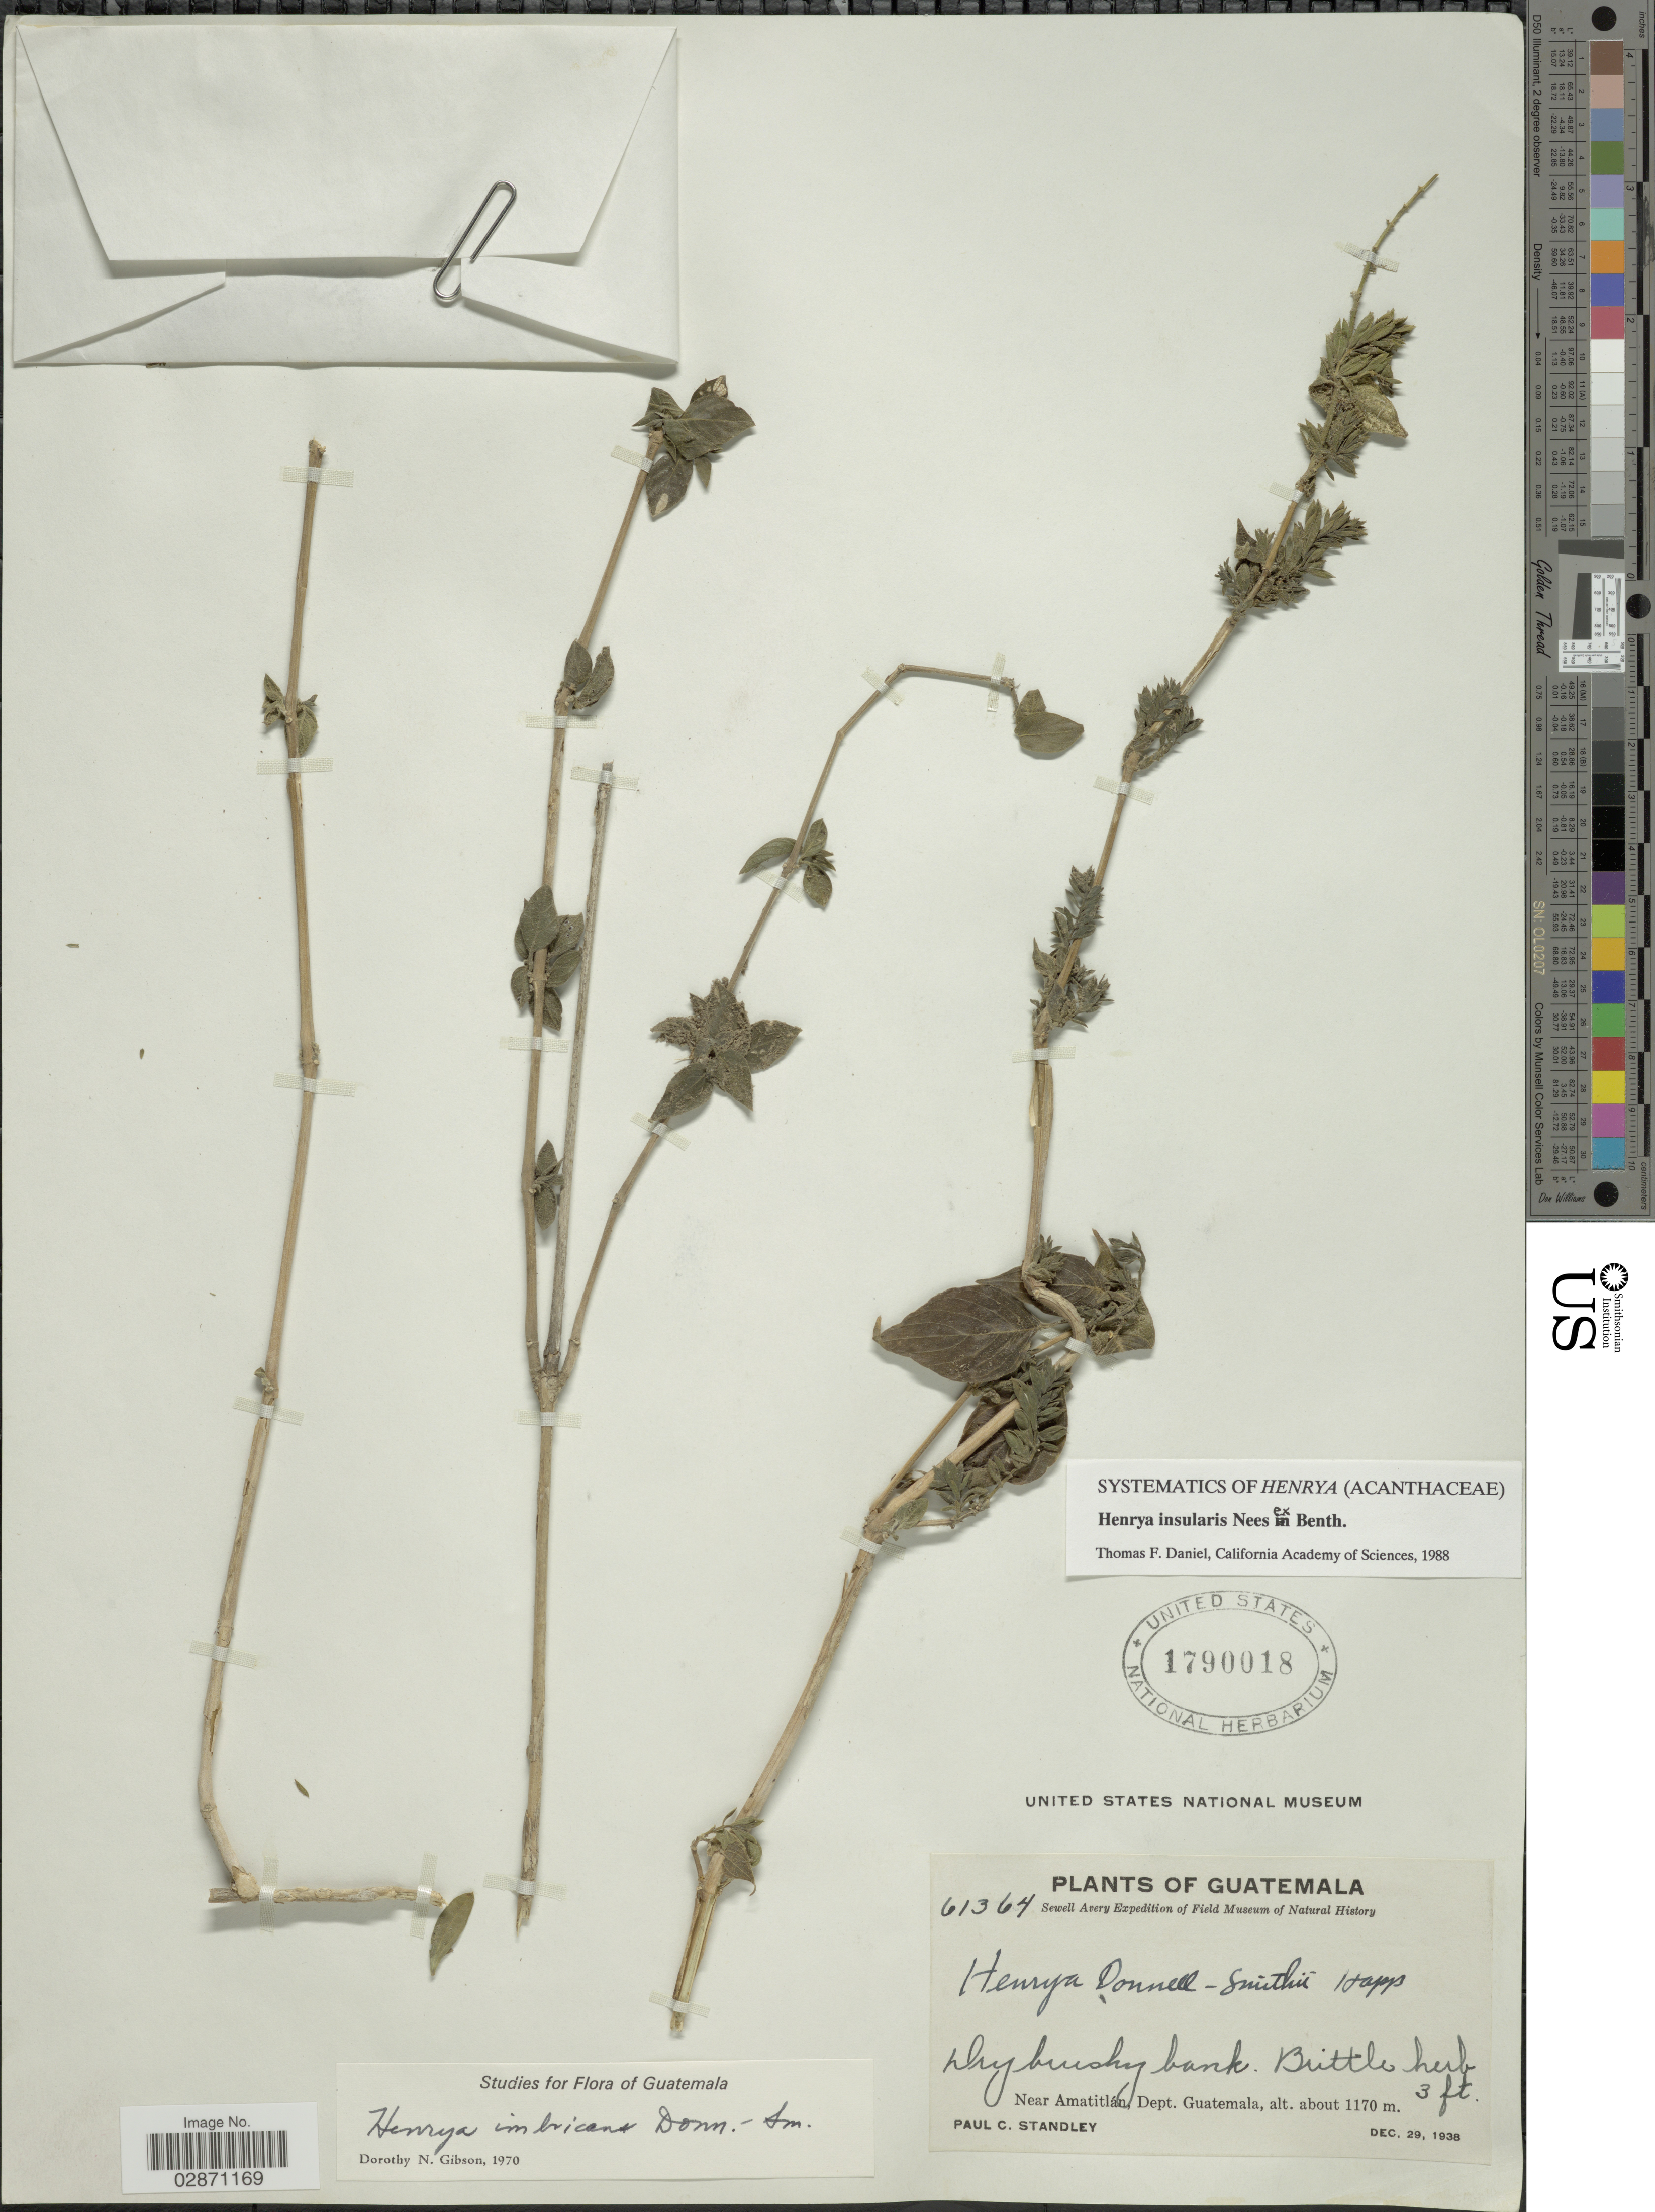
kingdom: Plantae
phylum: Tracheophyta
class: Magnoliopsida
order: Lamiales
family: Acanthaceae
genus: Henrya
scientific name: Henrya insularis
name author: Nees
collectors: P. C. Standley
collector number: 61364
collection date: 1938-12-29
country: Guatemala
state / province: Guatemala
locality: Near Amatitlán, Dept. Guatemala.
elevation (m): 1170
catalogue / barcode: US 1790018